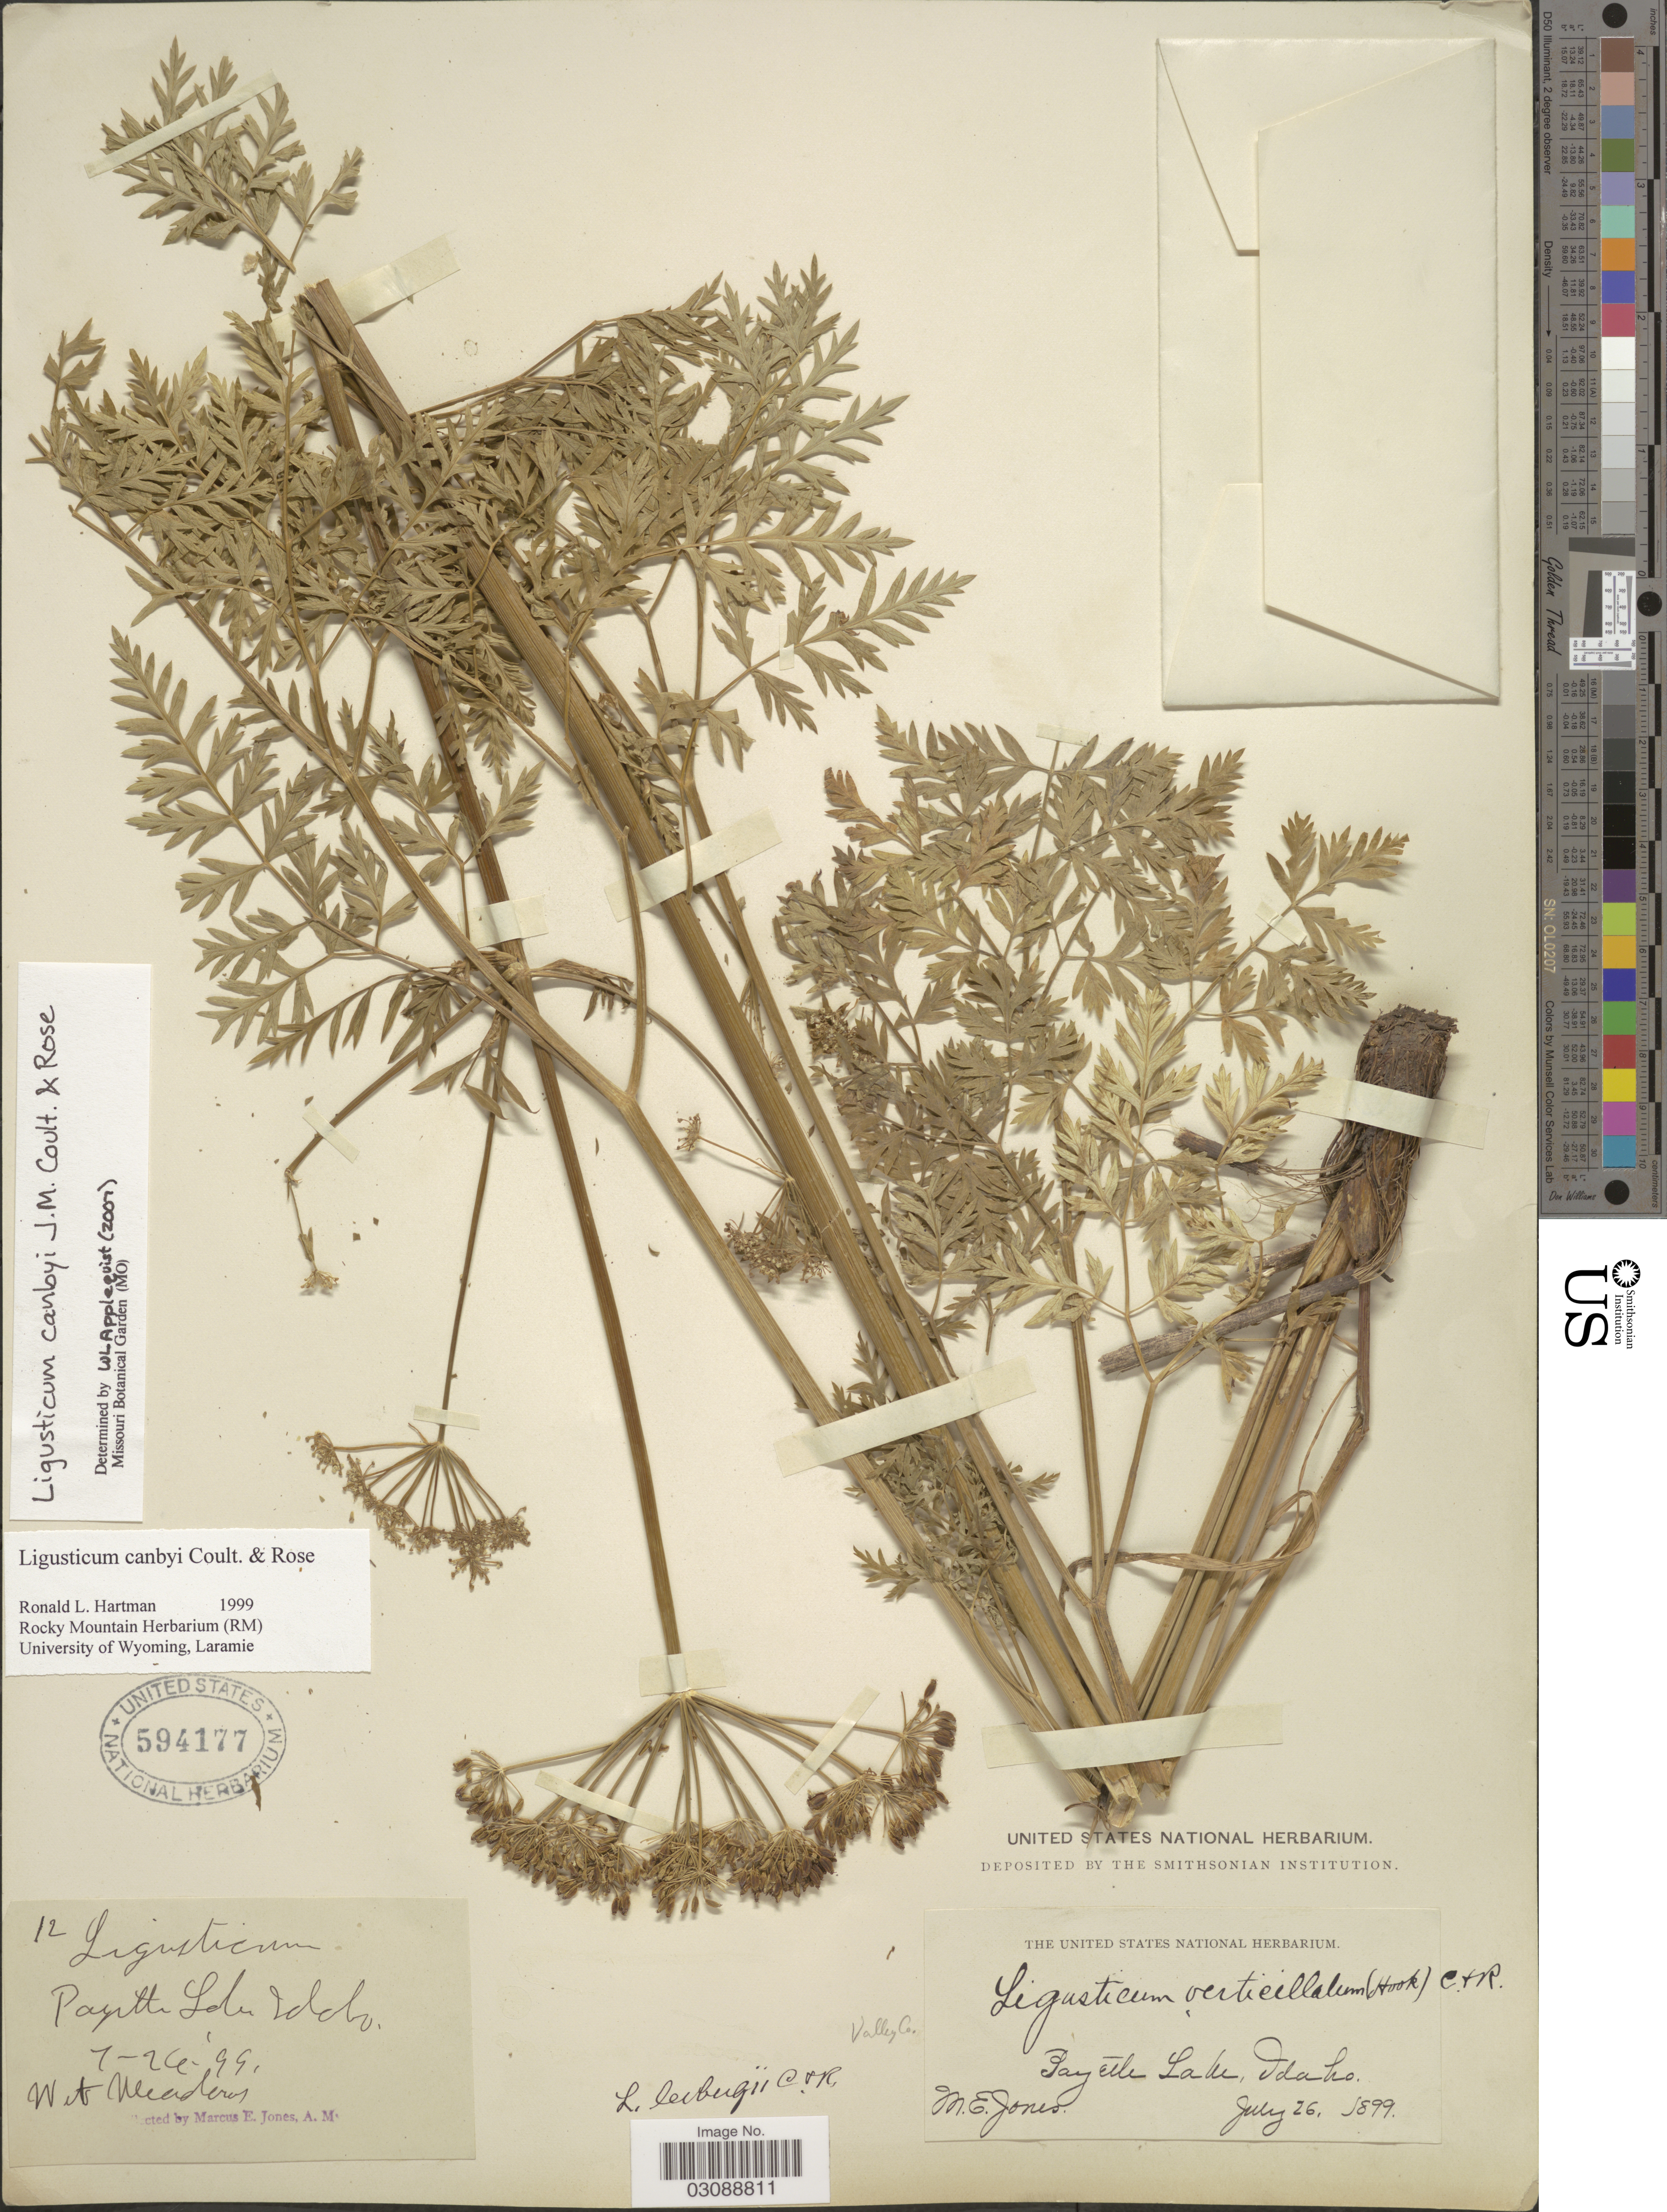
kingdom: Plantae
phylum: Tracheophyta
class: Magnoliopsida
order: Apiales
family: Apiaceae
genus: Ligusticum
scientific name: Ligusticum canbyi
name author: J.M. Coult. & Rose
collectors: M. E. Jones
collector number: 12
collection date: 1899-07-26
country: United States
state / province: Idaho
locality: Payette Lake.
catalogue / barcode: US 594177